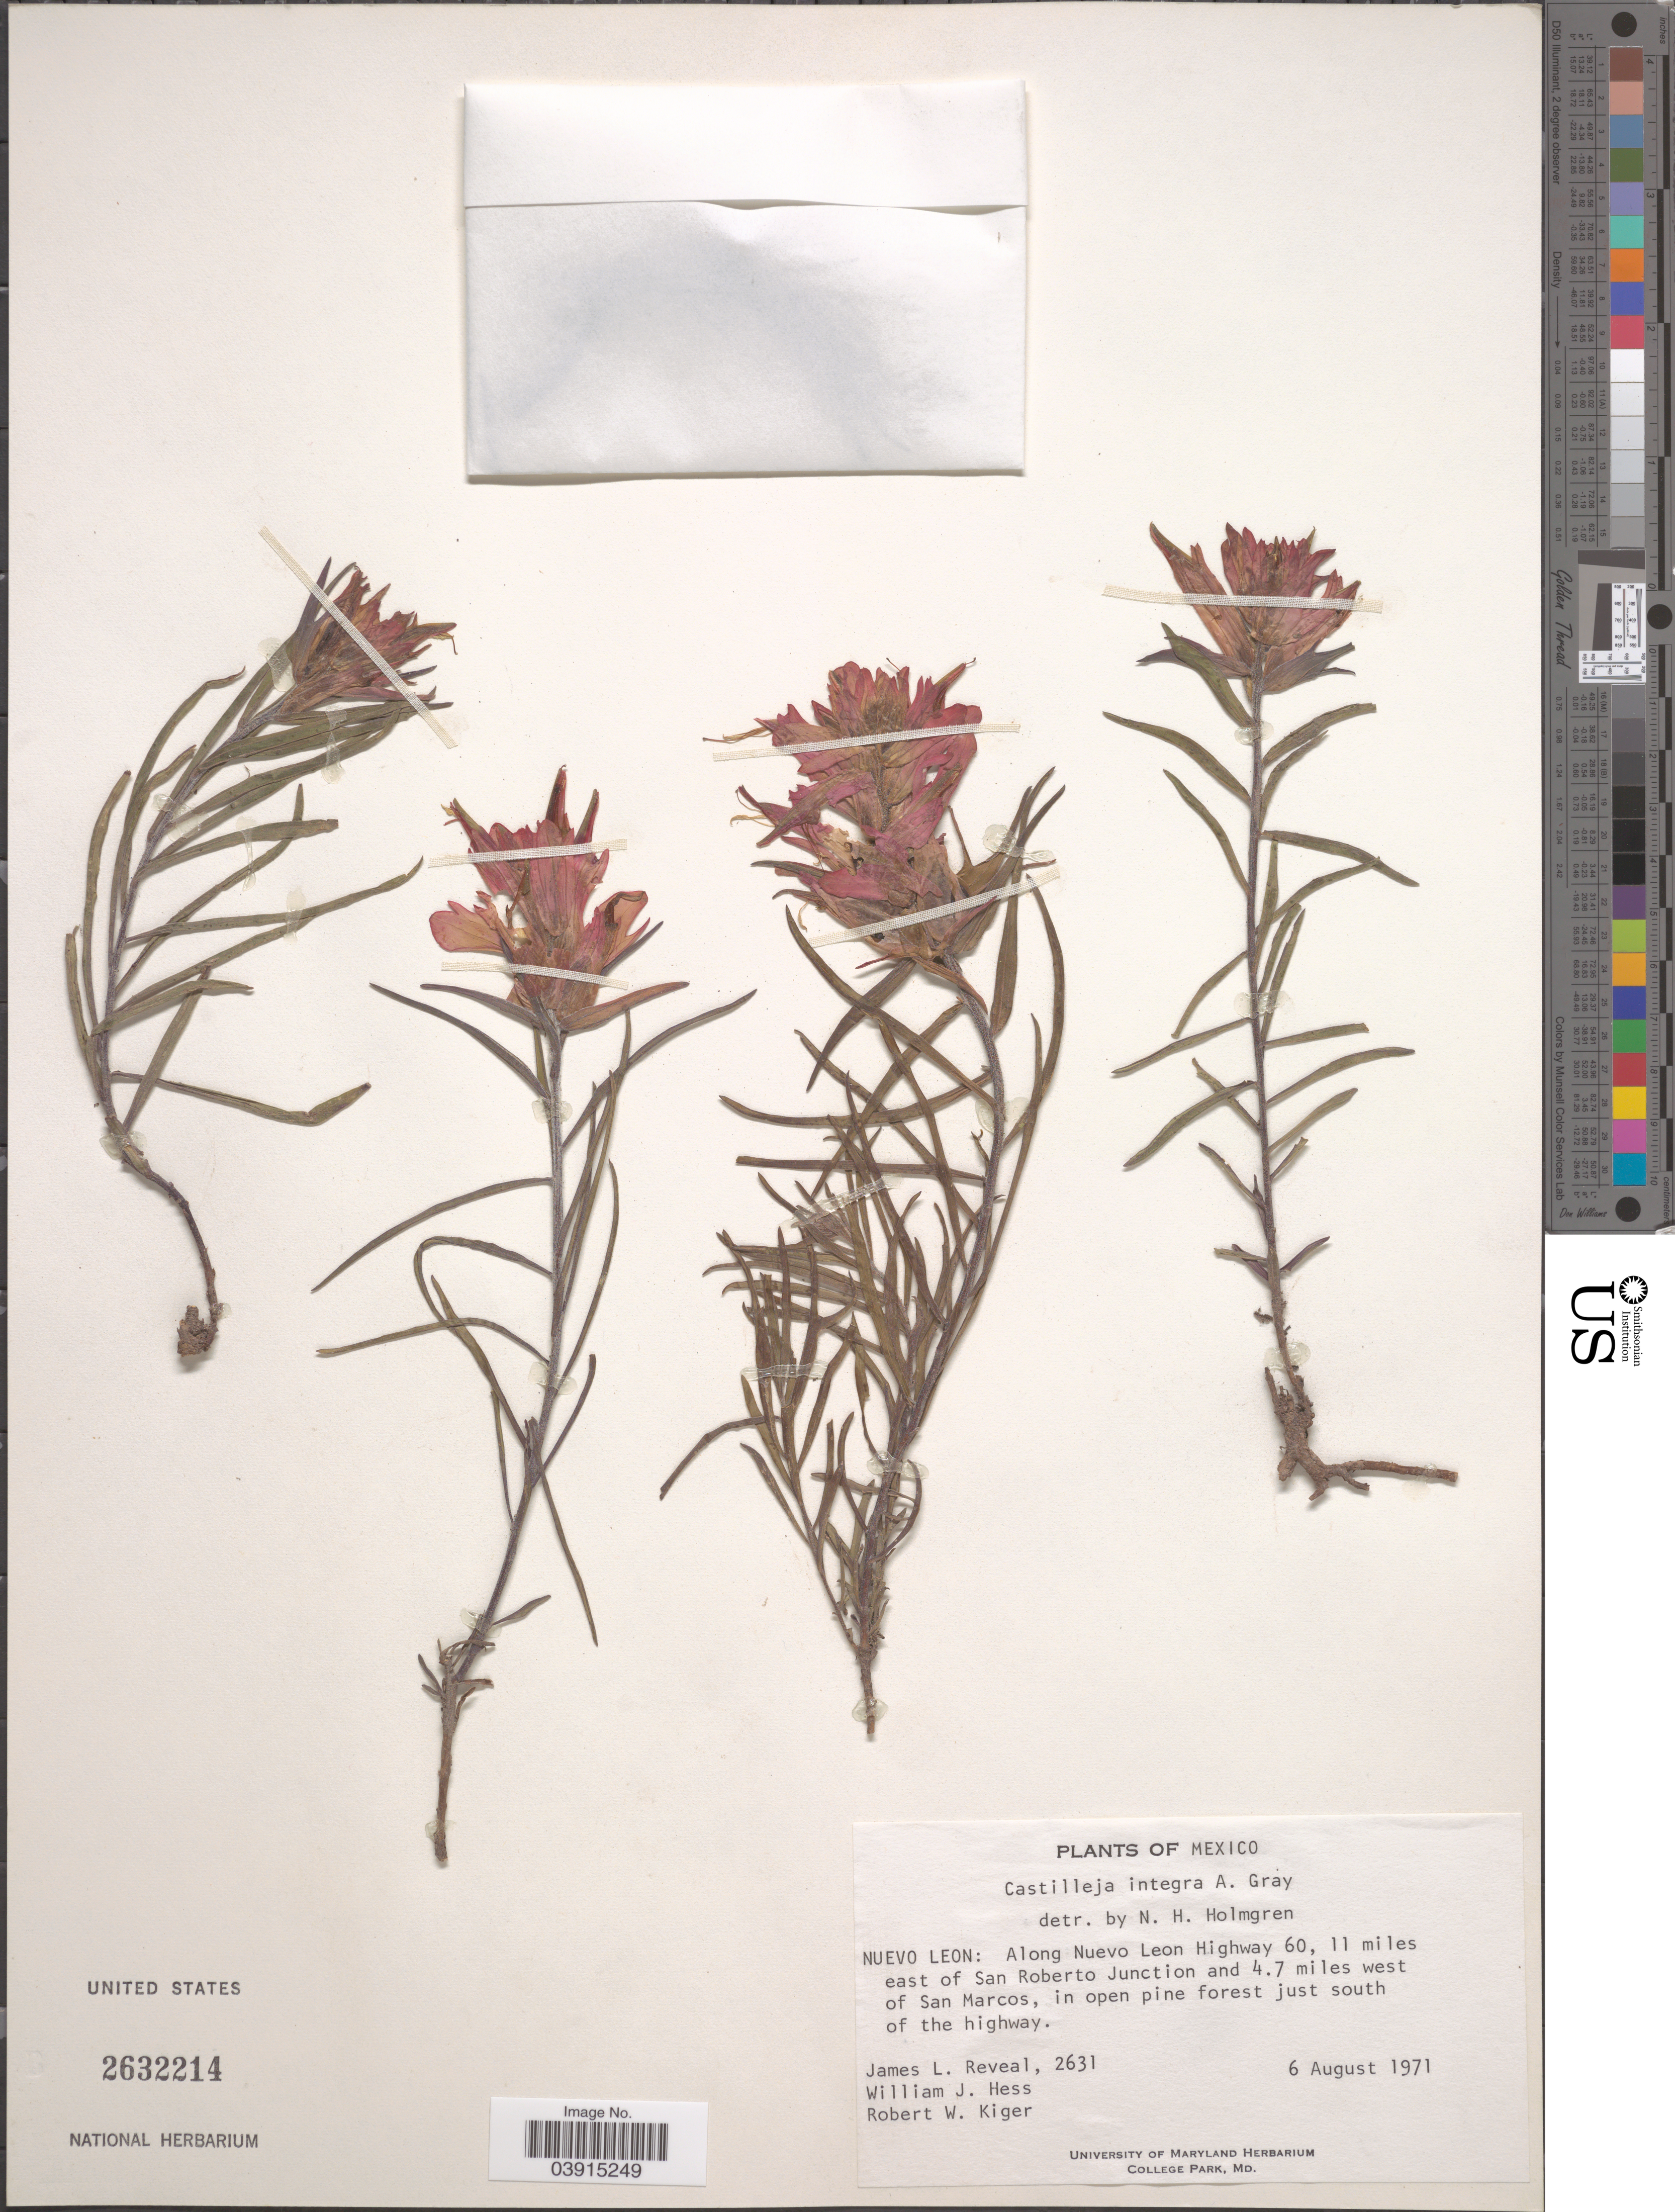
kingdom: Plantae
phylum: Tracheophyta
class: Magnoliopsida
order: Lamiales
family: Orobanchaceae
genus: Castilleja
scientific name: Castilleja integra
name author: A. Gray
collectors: J. L. Reveal, W. Hess & R. Kiger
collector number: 2631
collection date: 1971-08-06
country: Mexico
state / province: Nuevo León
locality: Along Nuevo Leon Highway 60, 11 miles east of San Roberto Junction and 4.7 miles west of San Marcos, just south of the highway.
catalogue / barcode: US 2632214